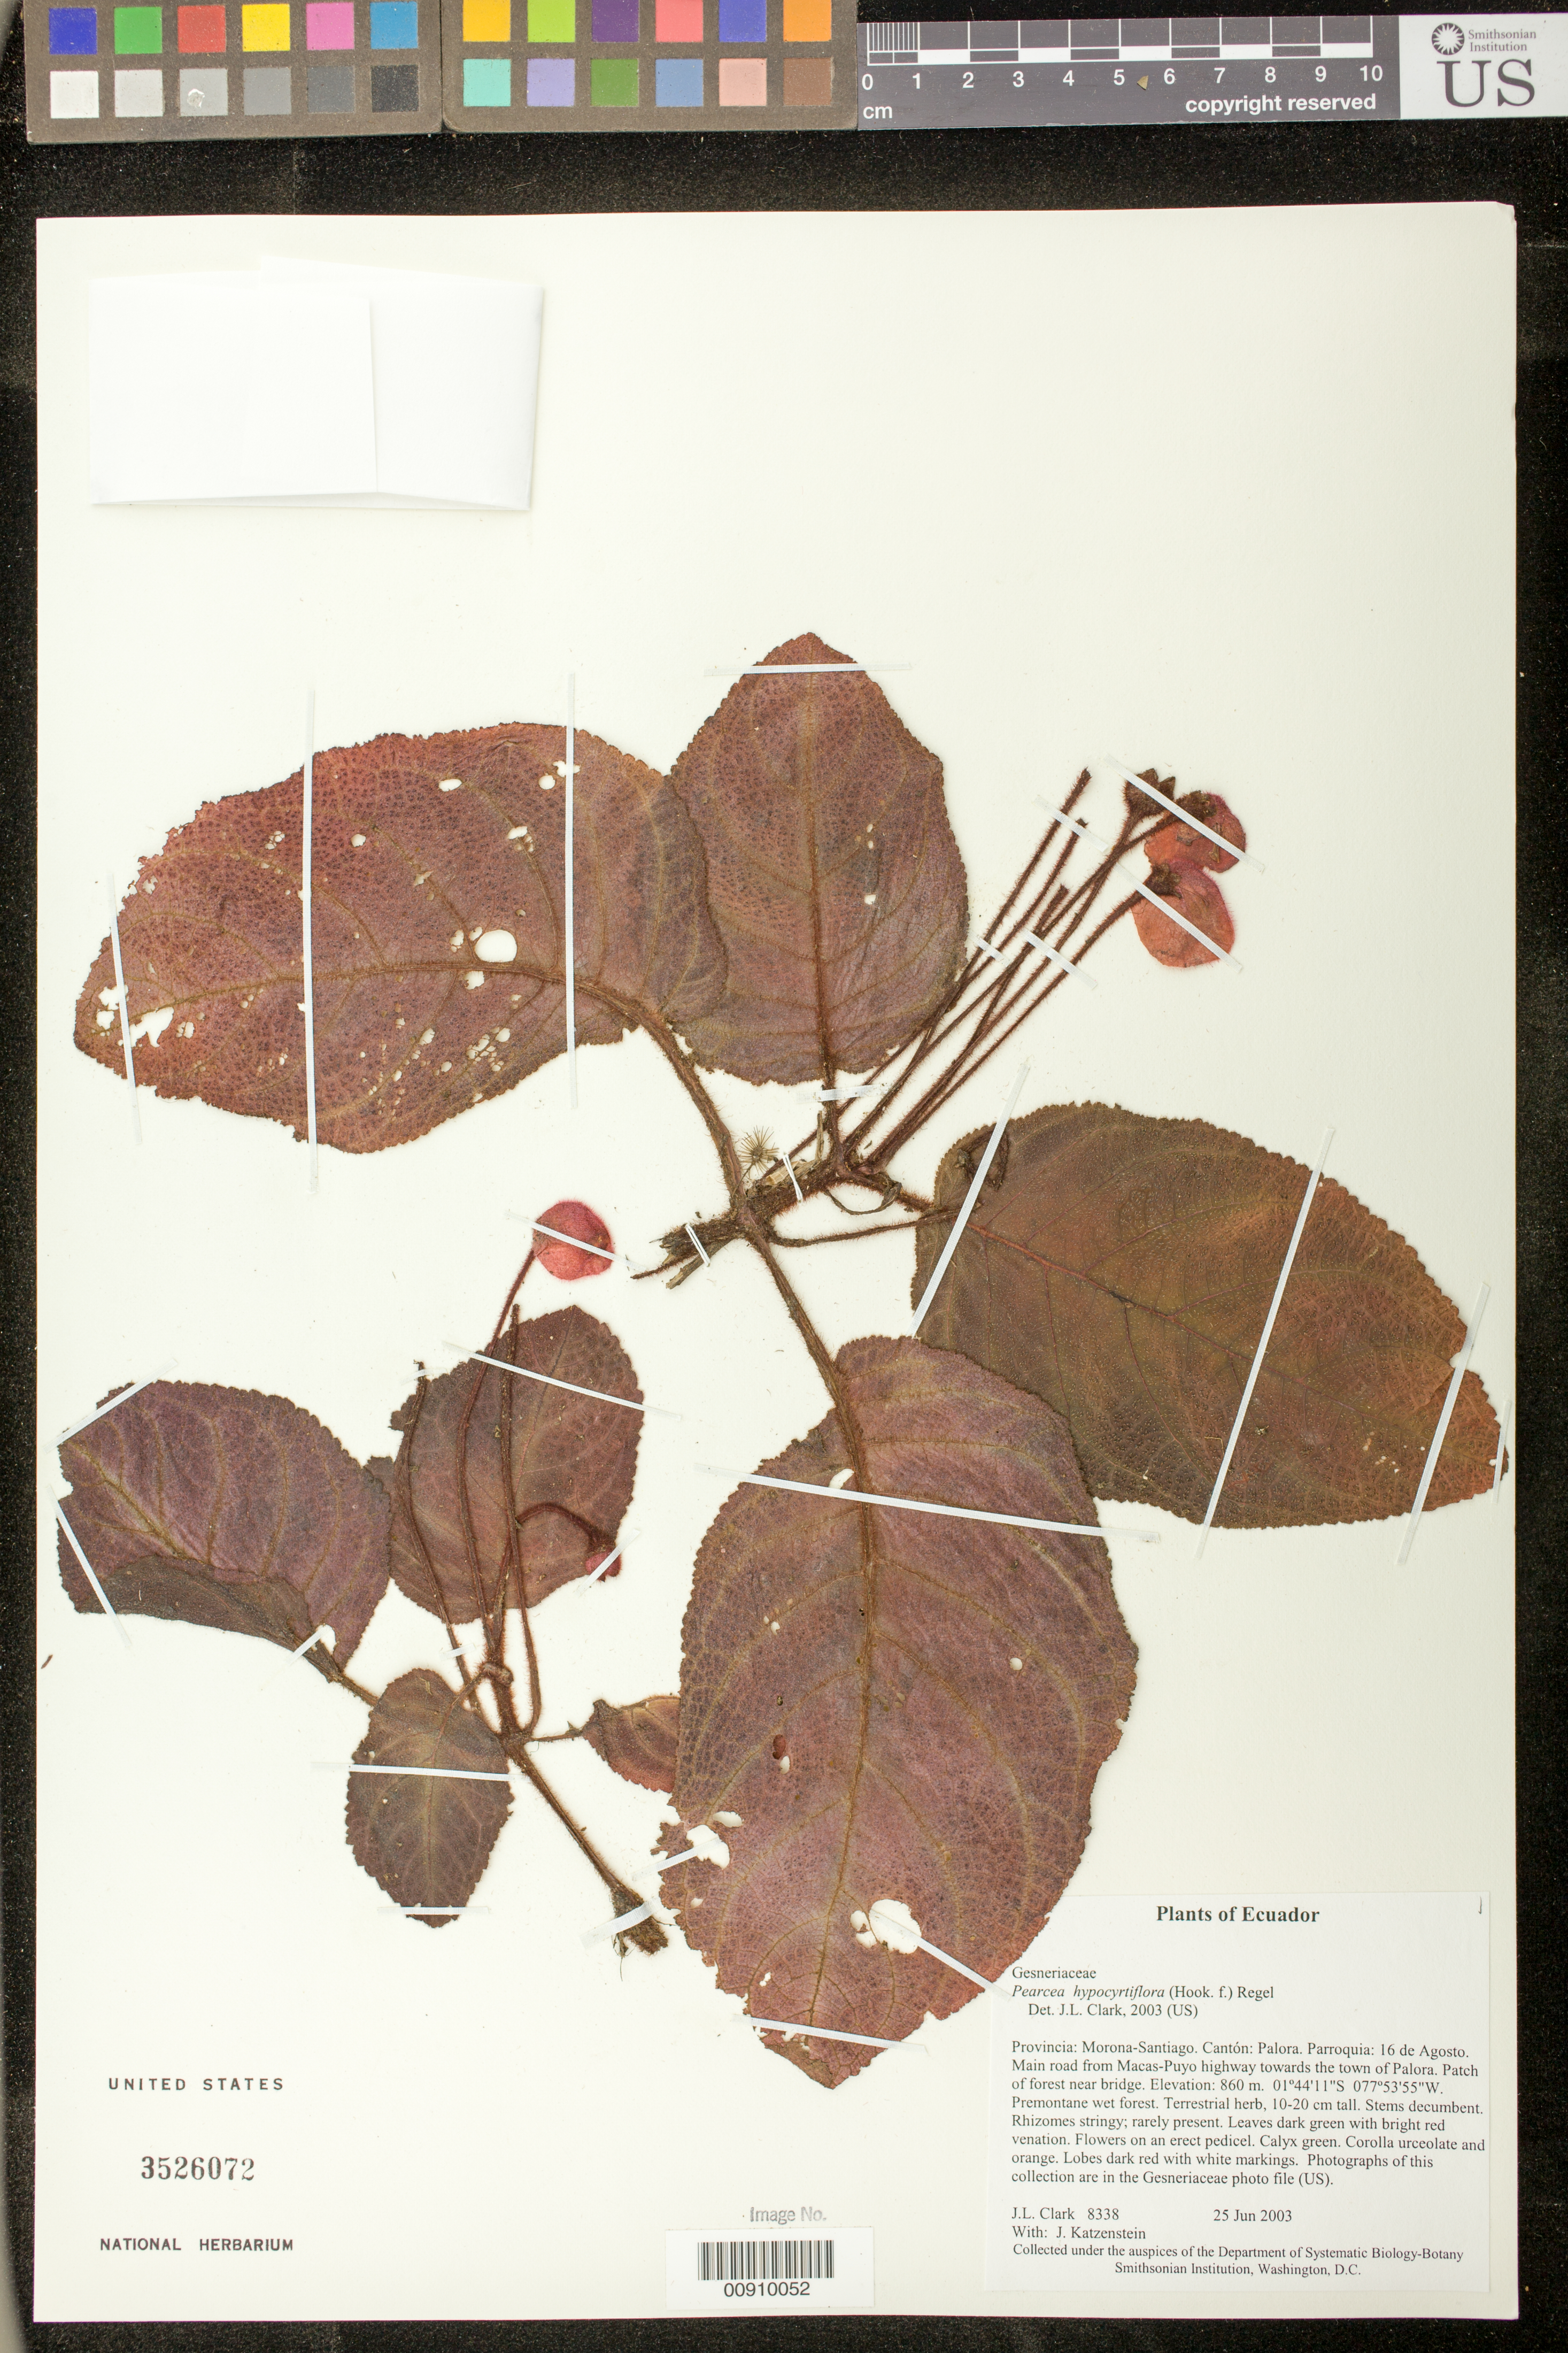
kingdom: Plantae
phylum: Tracheophyta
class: Magnoliopsida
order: Lamiales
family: Gesneriaceae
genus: Pearcea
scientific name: Pearcea hypocyrtiflora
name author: (Hook. f.) Regel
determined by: Clark, J. L., (SEL), The Marie Selby Botanical Garden (UNITED STATES)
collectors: J. L. Clark & J. Katzenstein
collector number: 8338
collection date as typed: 25 Jun 2003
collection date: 2003-06-25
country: Ecuador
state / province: Morona-Santiago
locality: Palora. Parroquia: 16 de Agosto. Main road from Macas-Puyo highway towards the town of Palora. Patch of forest near bridge.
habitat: Premontane wet forest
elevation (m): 860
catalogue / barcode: US 3526072